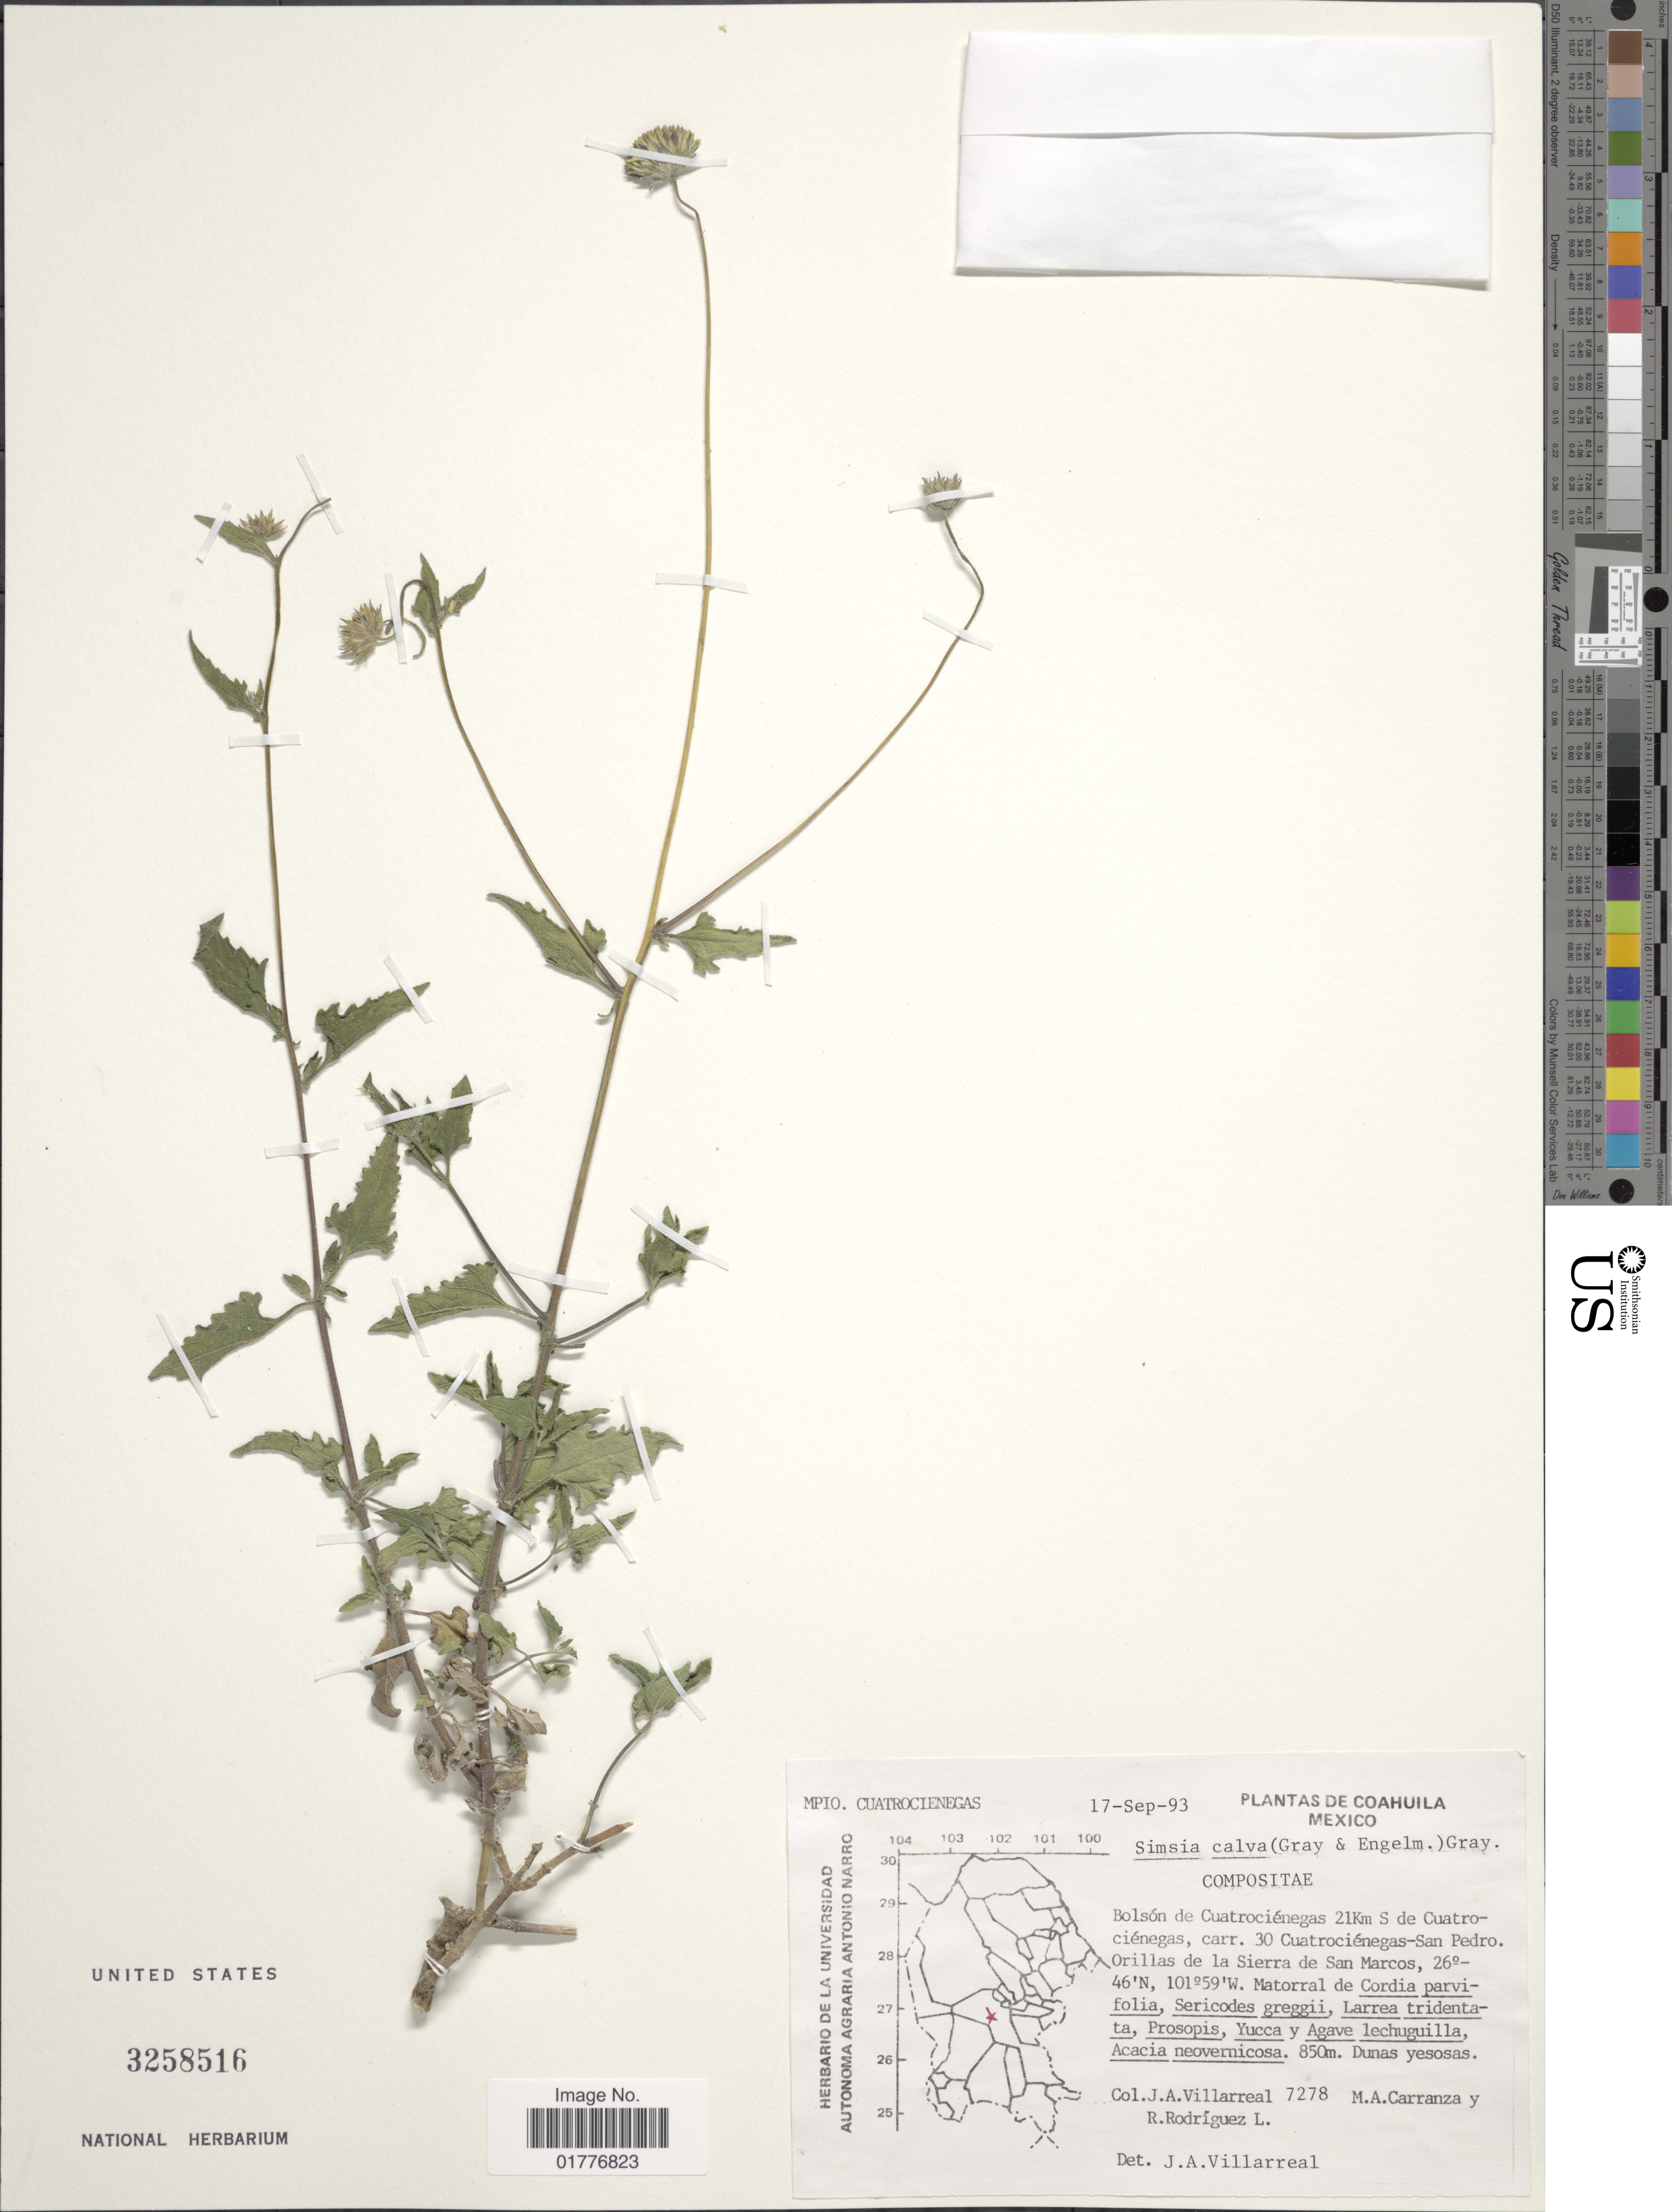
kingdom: Plantae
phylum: Tracheophyta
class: Magnoliopsida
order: Asterales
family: Asteraceae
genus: Simsia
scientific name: Simsia calva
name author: A. Gray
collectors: J. Villareal, M. Carranza & R. Rodríguez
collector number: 7278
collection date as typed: Transcribed d/m/y: 17/9/93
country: Mexico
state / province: Coahuila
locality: Mpio. Cuatrociengas. Bolson de Cuatrocienegas 21km S de Cuatrocienegas, carr. 30 Cuatrocienegas-San Pedro. orillas de la Sierra de San marcos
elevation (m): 850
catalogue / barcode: US 3258516